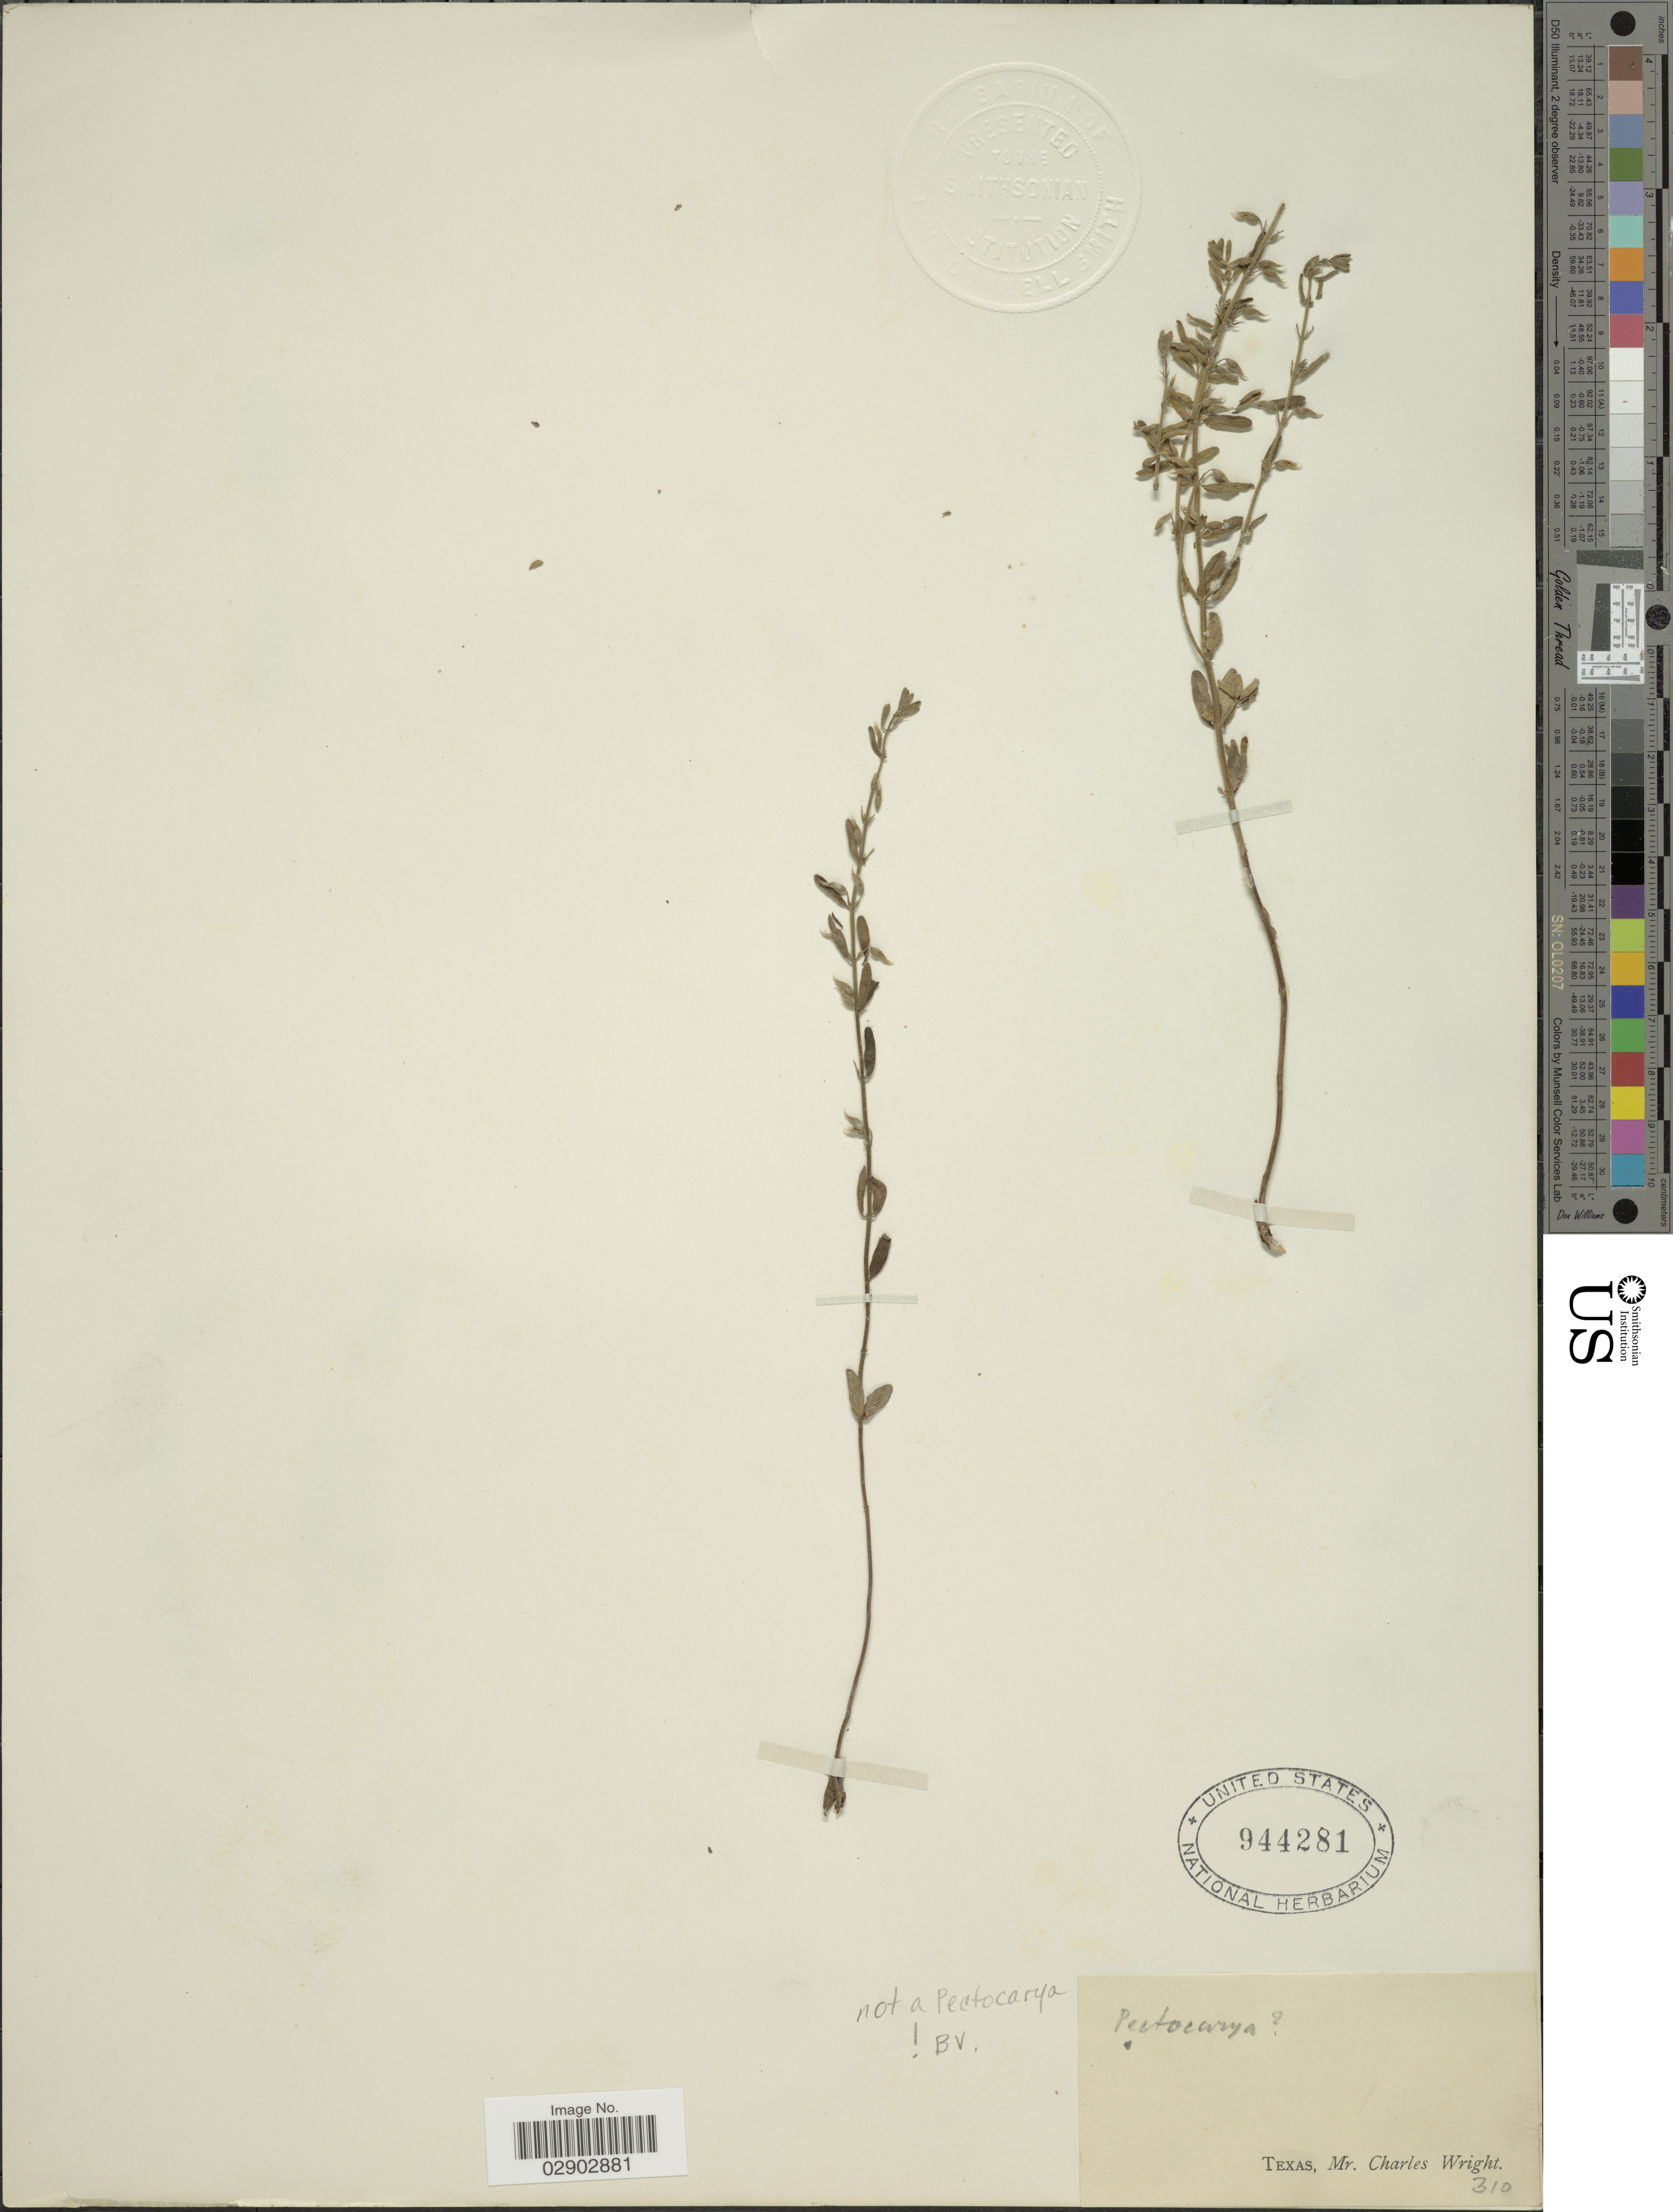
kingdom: Plantae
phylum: Tracheophyta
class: Magnoliopsida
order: Boraginales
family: Boraginaceae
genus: Pectocarya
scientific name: Pectocarya sp.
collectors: C. Wright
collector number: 310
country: United States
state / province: Texas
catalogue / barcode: US 944281